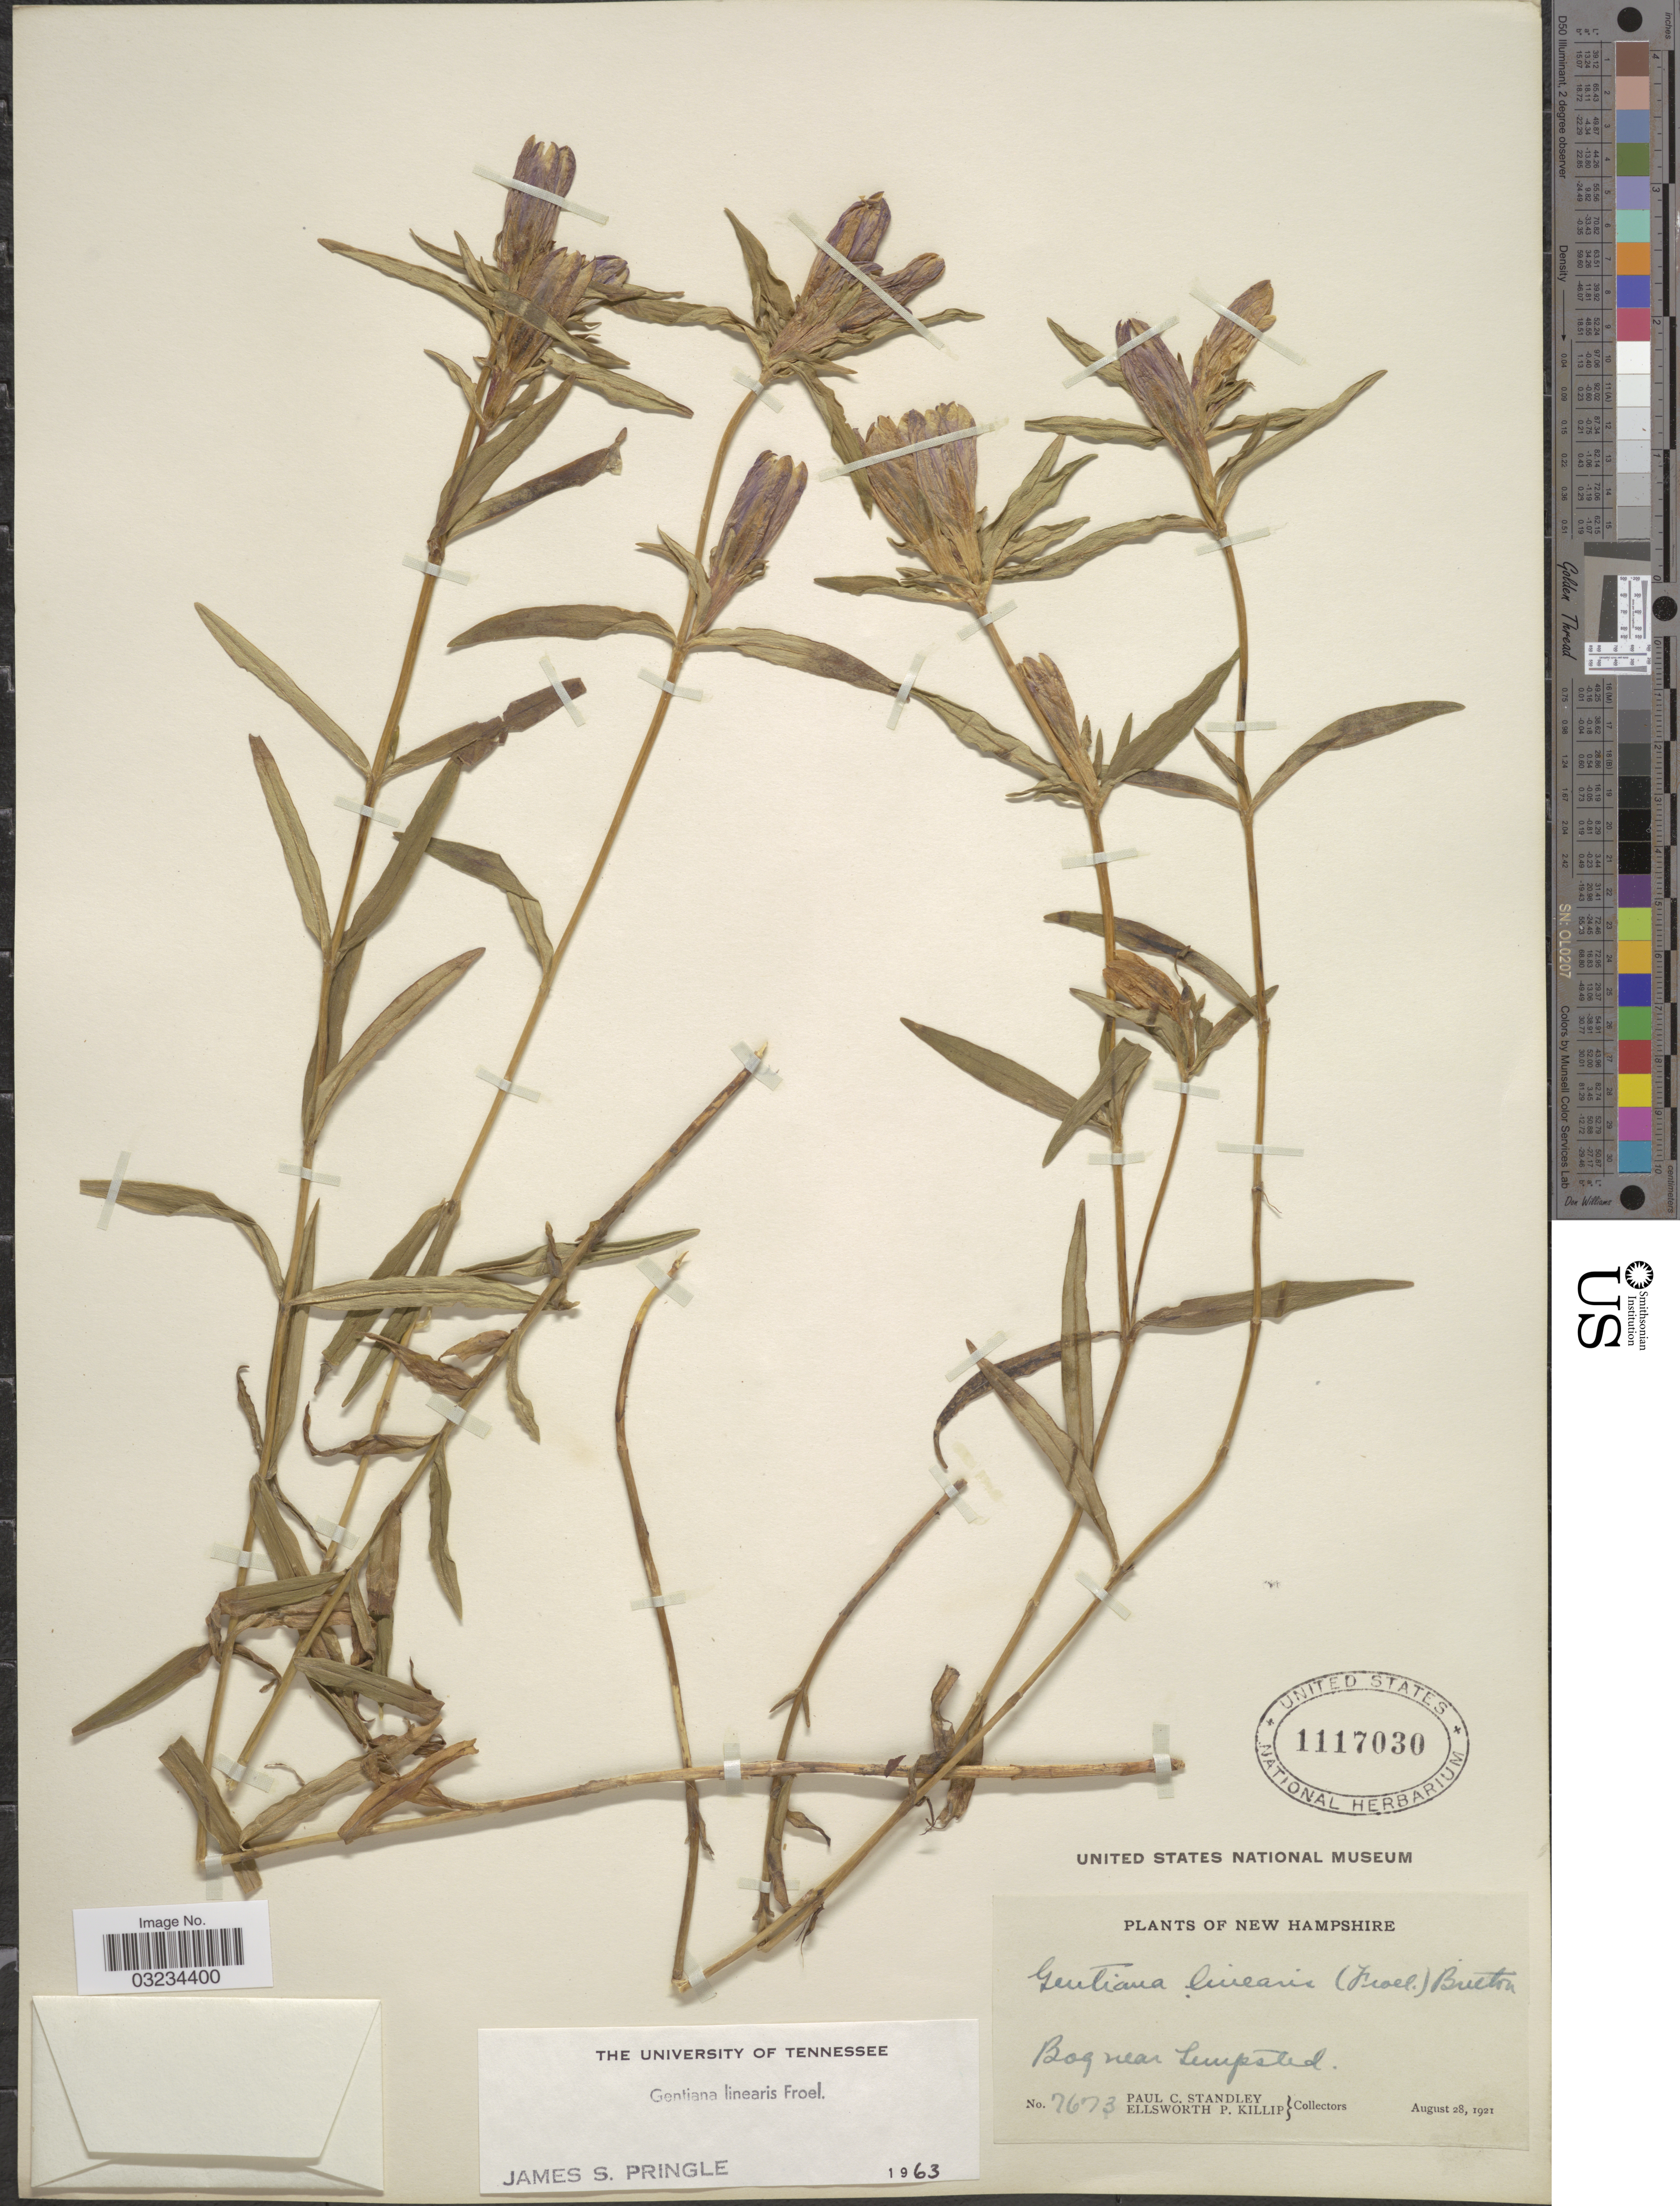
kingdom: Plantae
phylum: Tracheophyta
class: Magnoliopsida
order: Gentianales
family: Gentianaceae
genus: Gentiana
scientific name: Gentiana linearis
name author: Froel.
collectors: P. C. Standley & E. P. Killip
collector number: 7673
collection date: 1921-08-28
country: United States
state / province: New Hampshire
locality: Bog near Lempsted.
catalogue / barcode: US 1117030